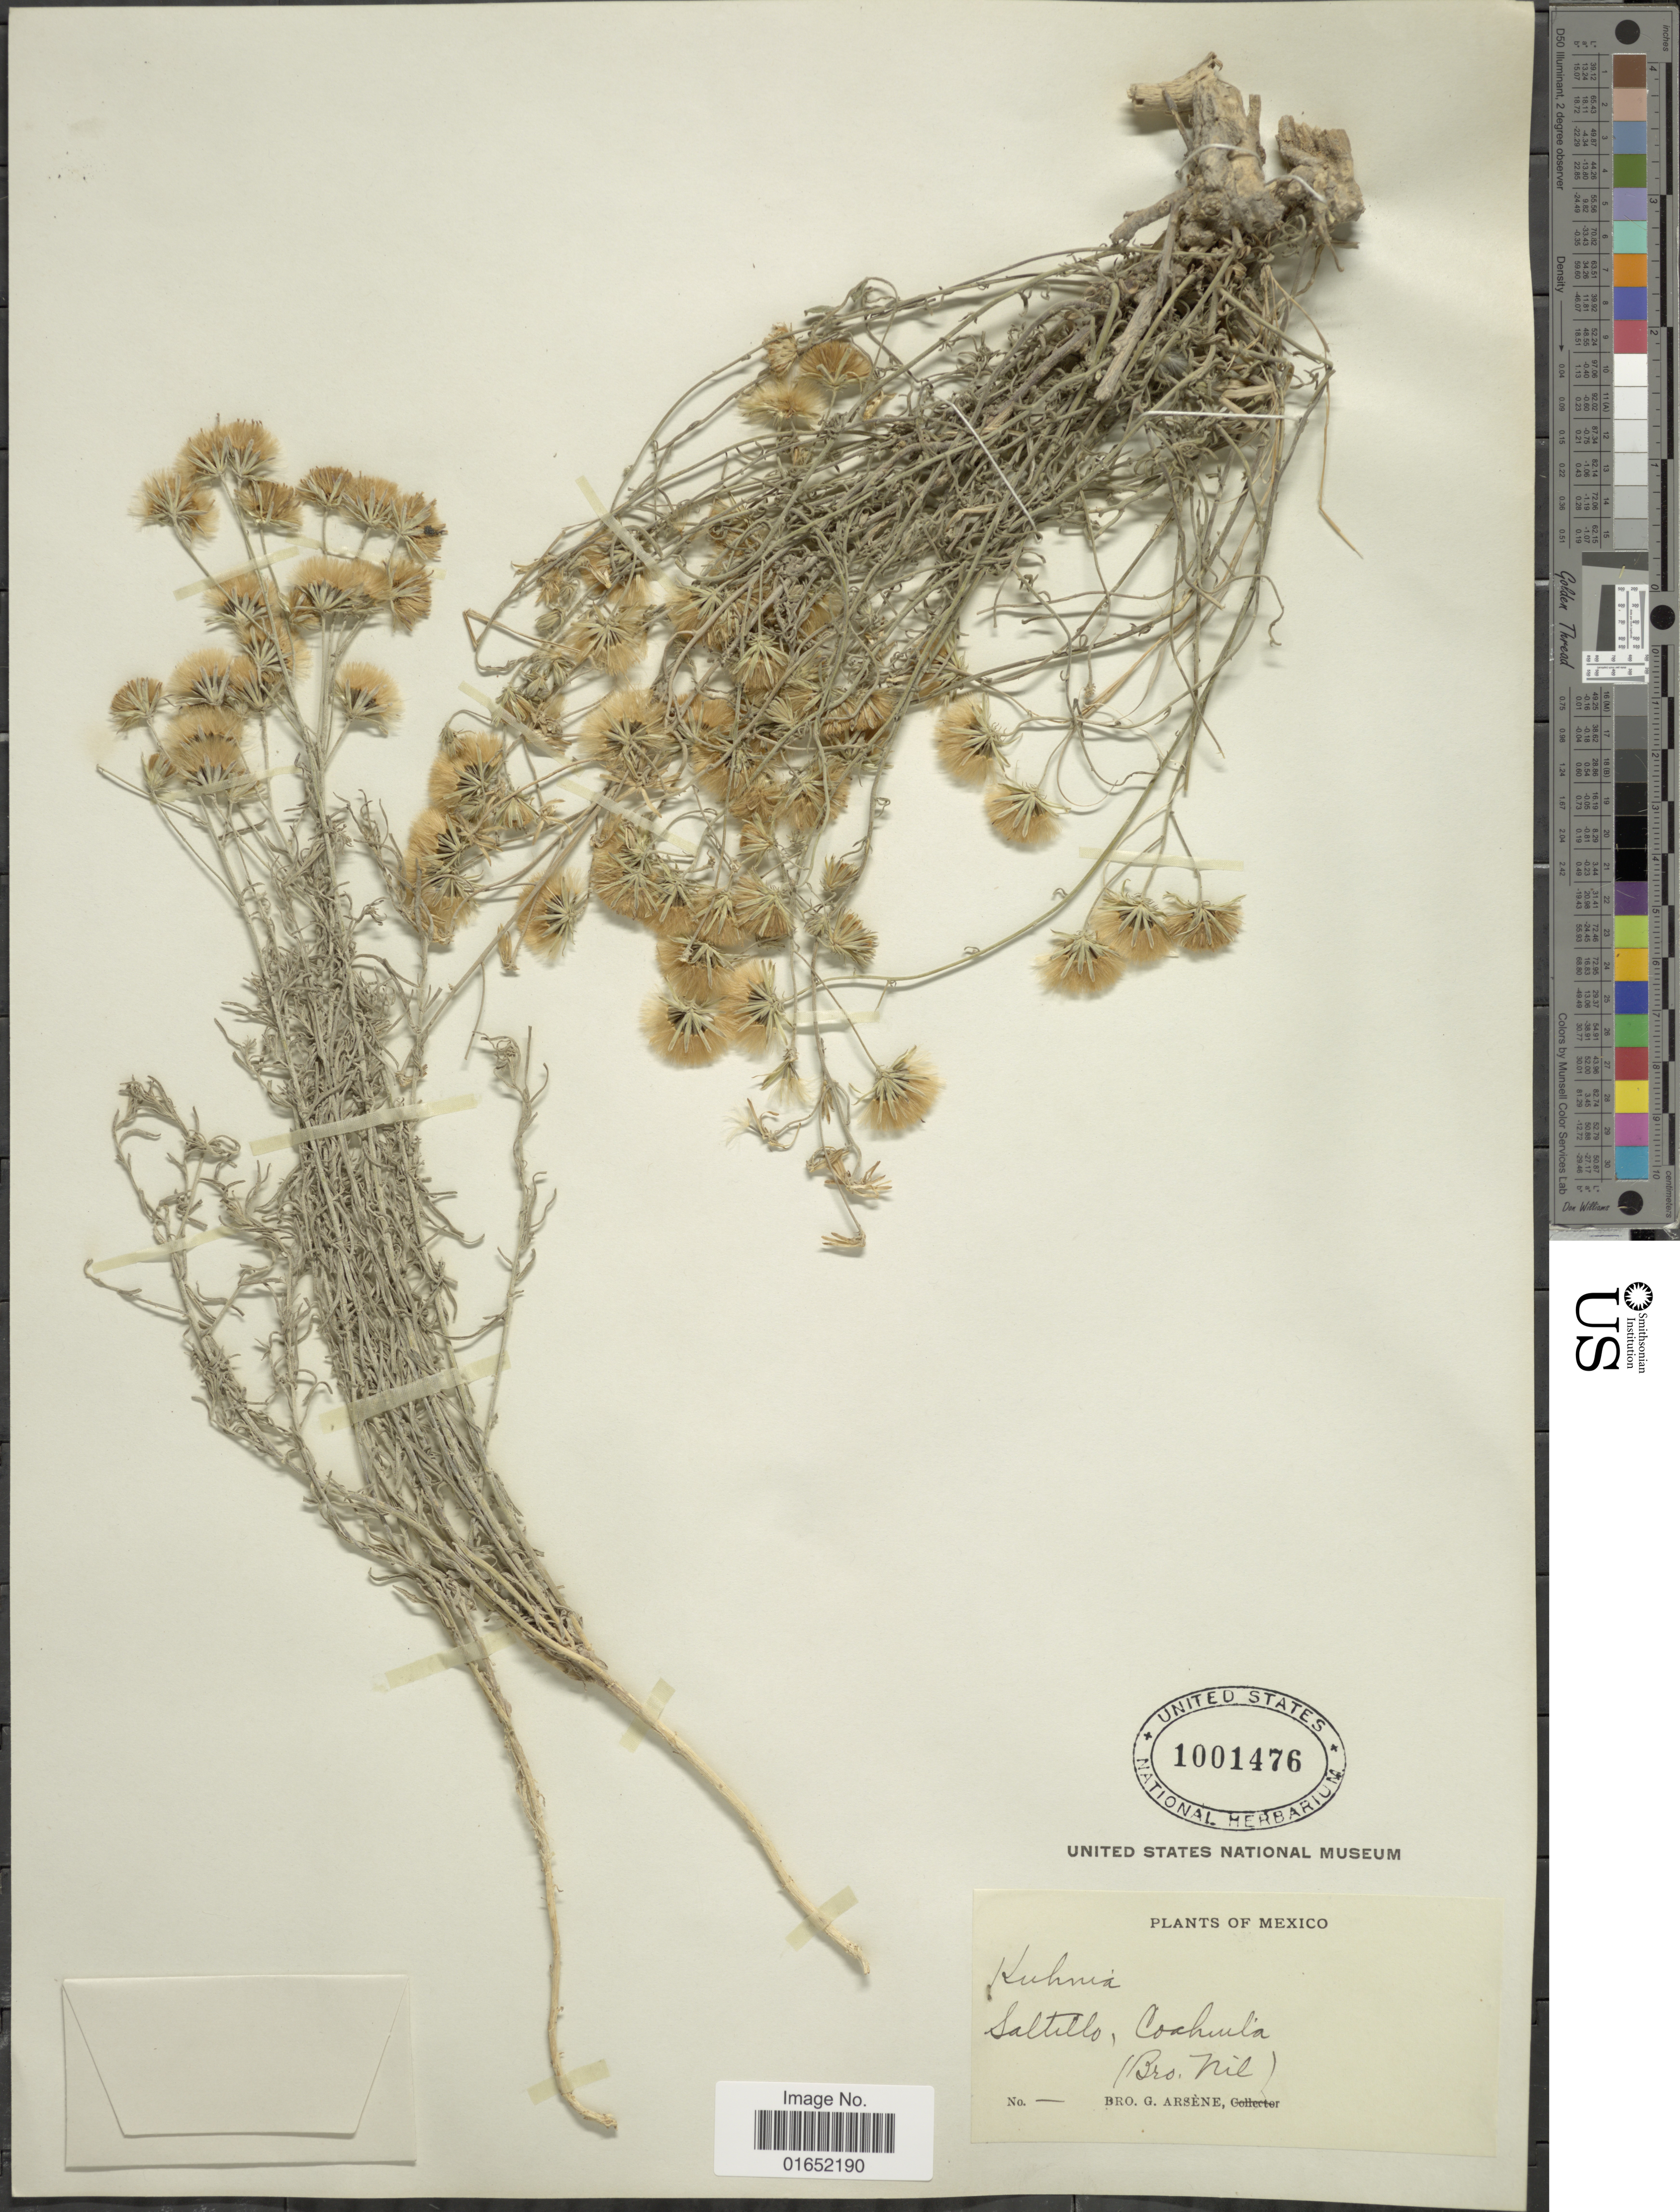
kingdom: Plantae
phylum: Tracheophyta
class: Magnoliopsida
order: Asterales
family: Asteraceae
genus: Brickellia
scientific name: Brickellia rosmarinifolia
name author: (Vent.) W.A. Weber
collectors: Bro. Nil & Bro. G. Arsène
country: Mexico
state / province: Coahuila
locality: Saltillo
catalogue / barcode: US 1001476